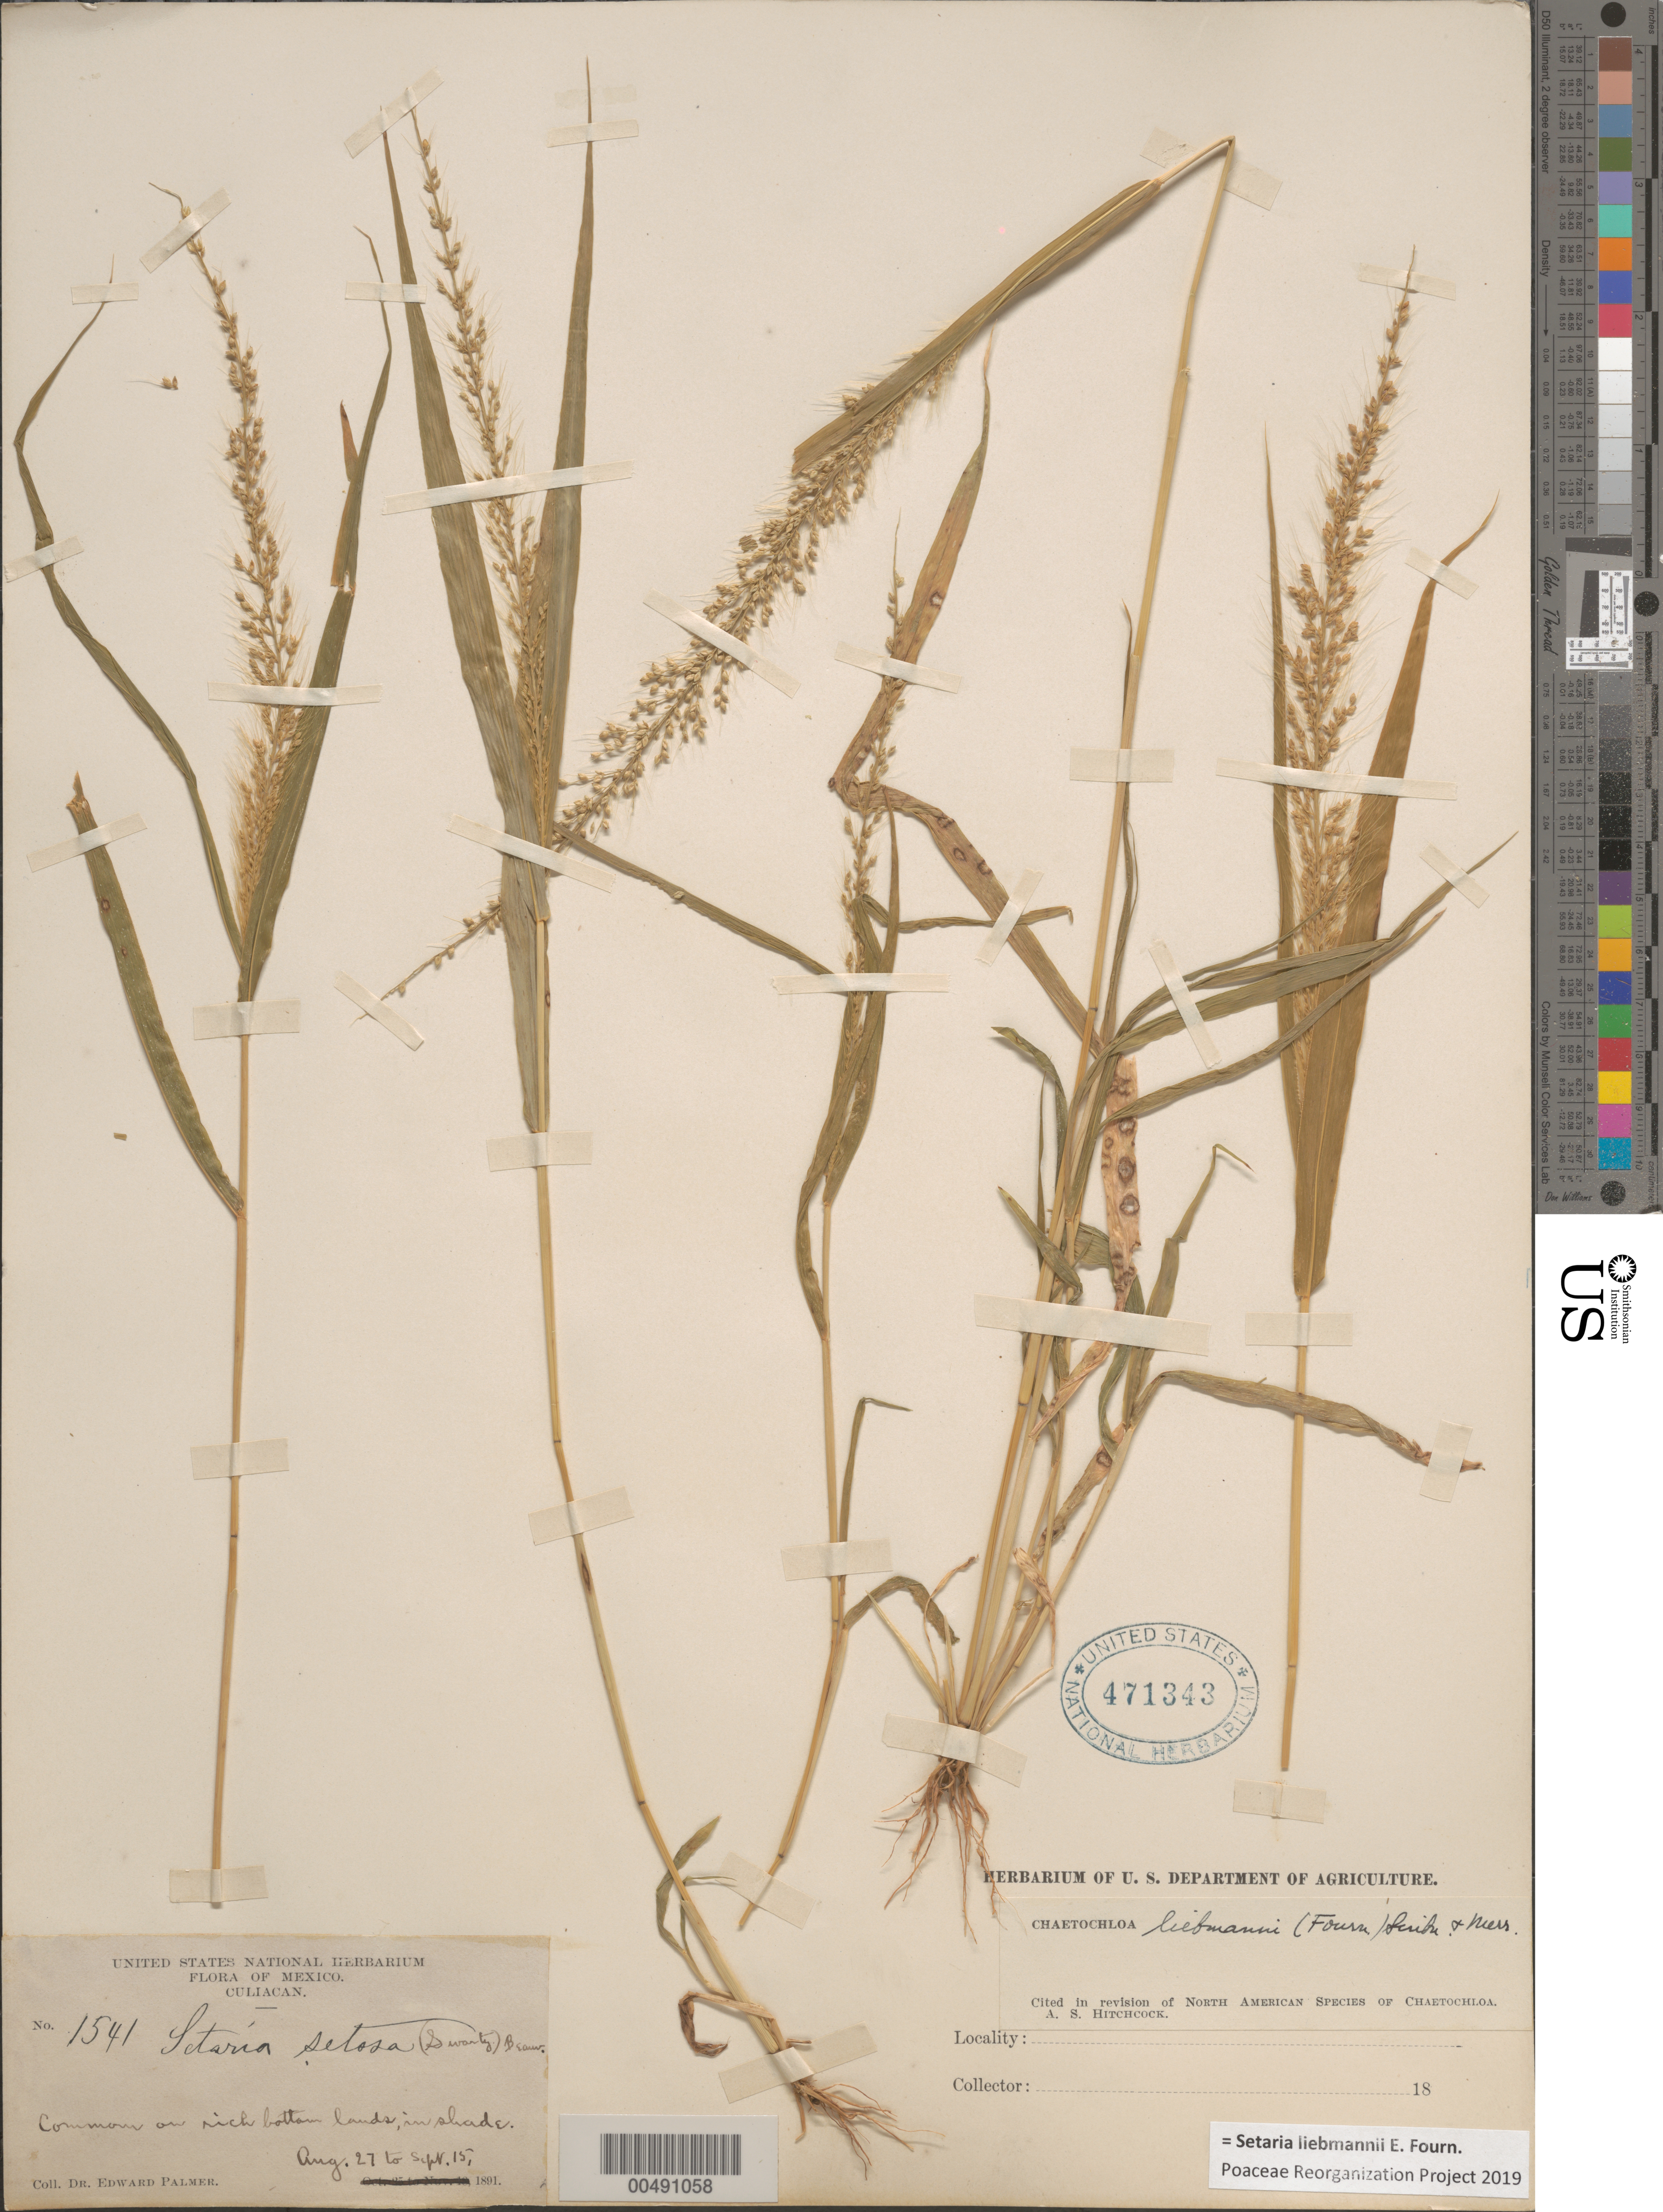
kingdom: Plantae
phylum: Tracheophyta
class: Liliopsida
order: Poales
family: Poaceae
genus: Setaria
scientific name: Setaria liebmannii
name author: E. Fourn.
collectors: E. Palmer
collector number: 1541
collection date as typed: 27 Aug 1891 to 15 Sep 1891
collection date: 1891-08-27/1891-09-15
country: Mexico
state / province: Sinaloa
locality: Culiacan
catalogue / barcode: US 471343